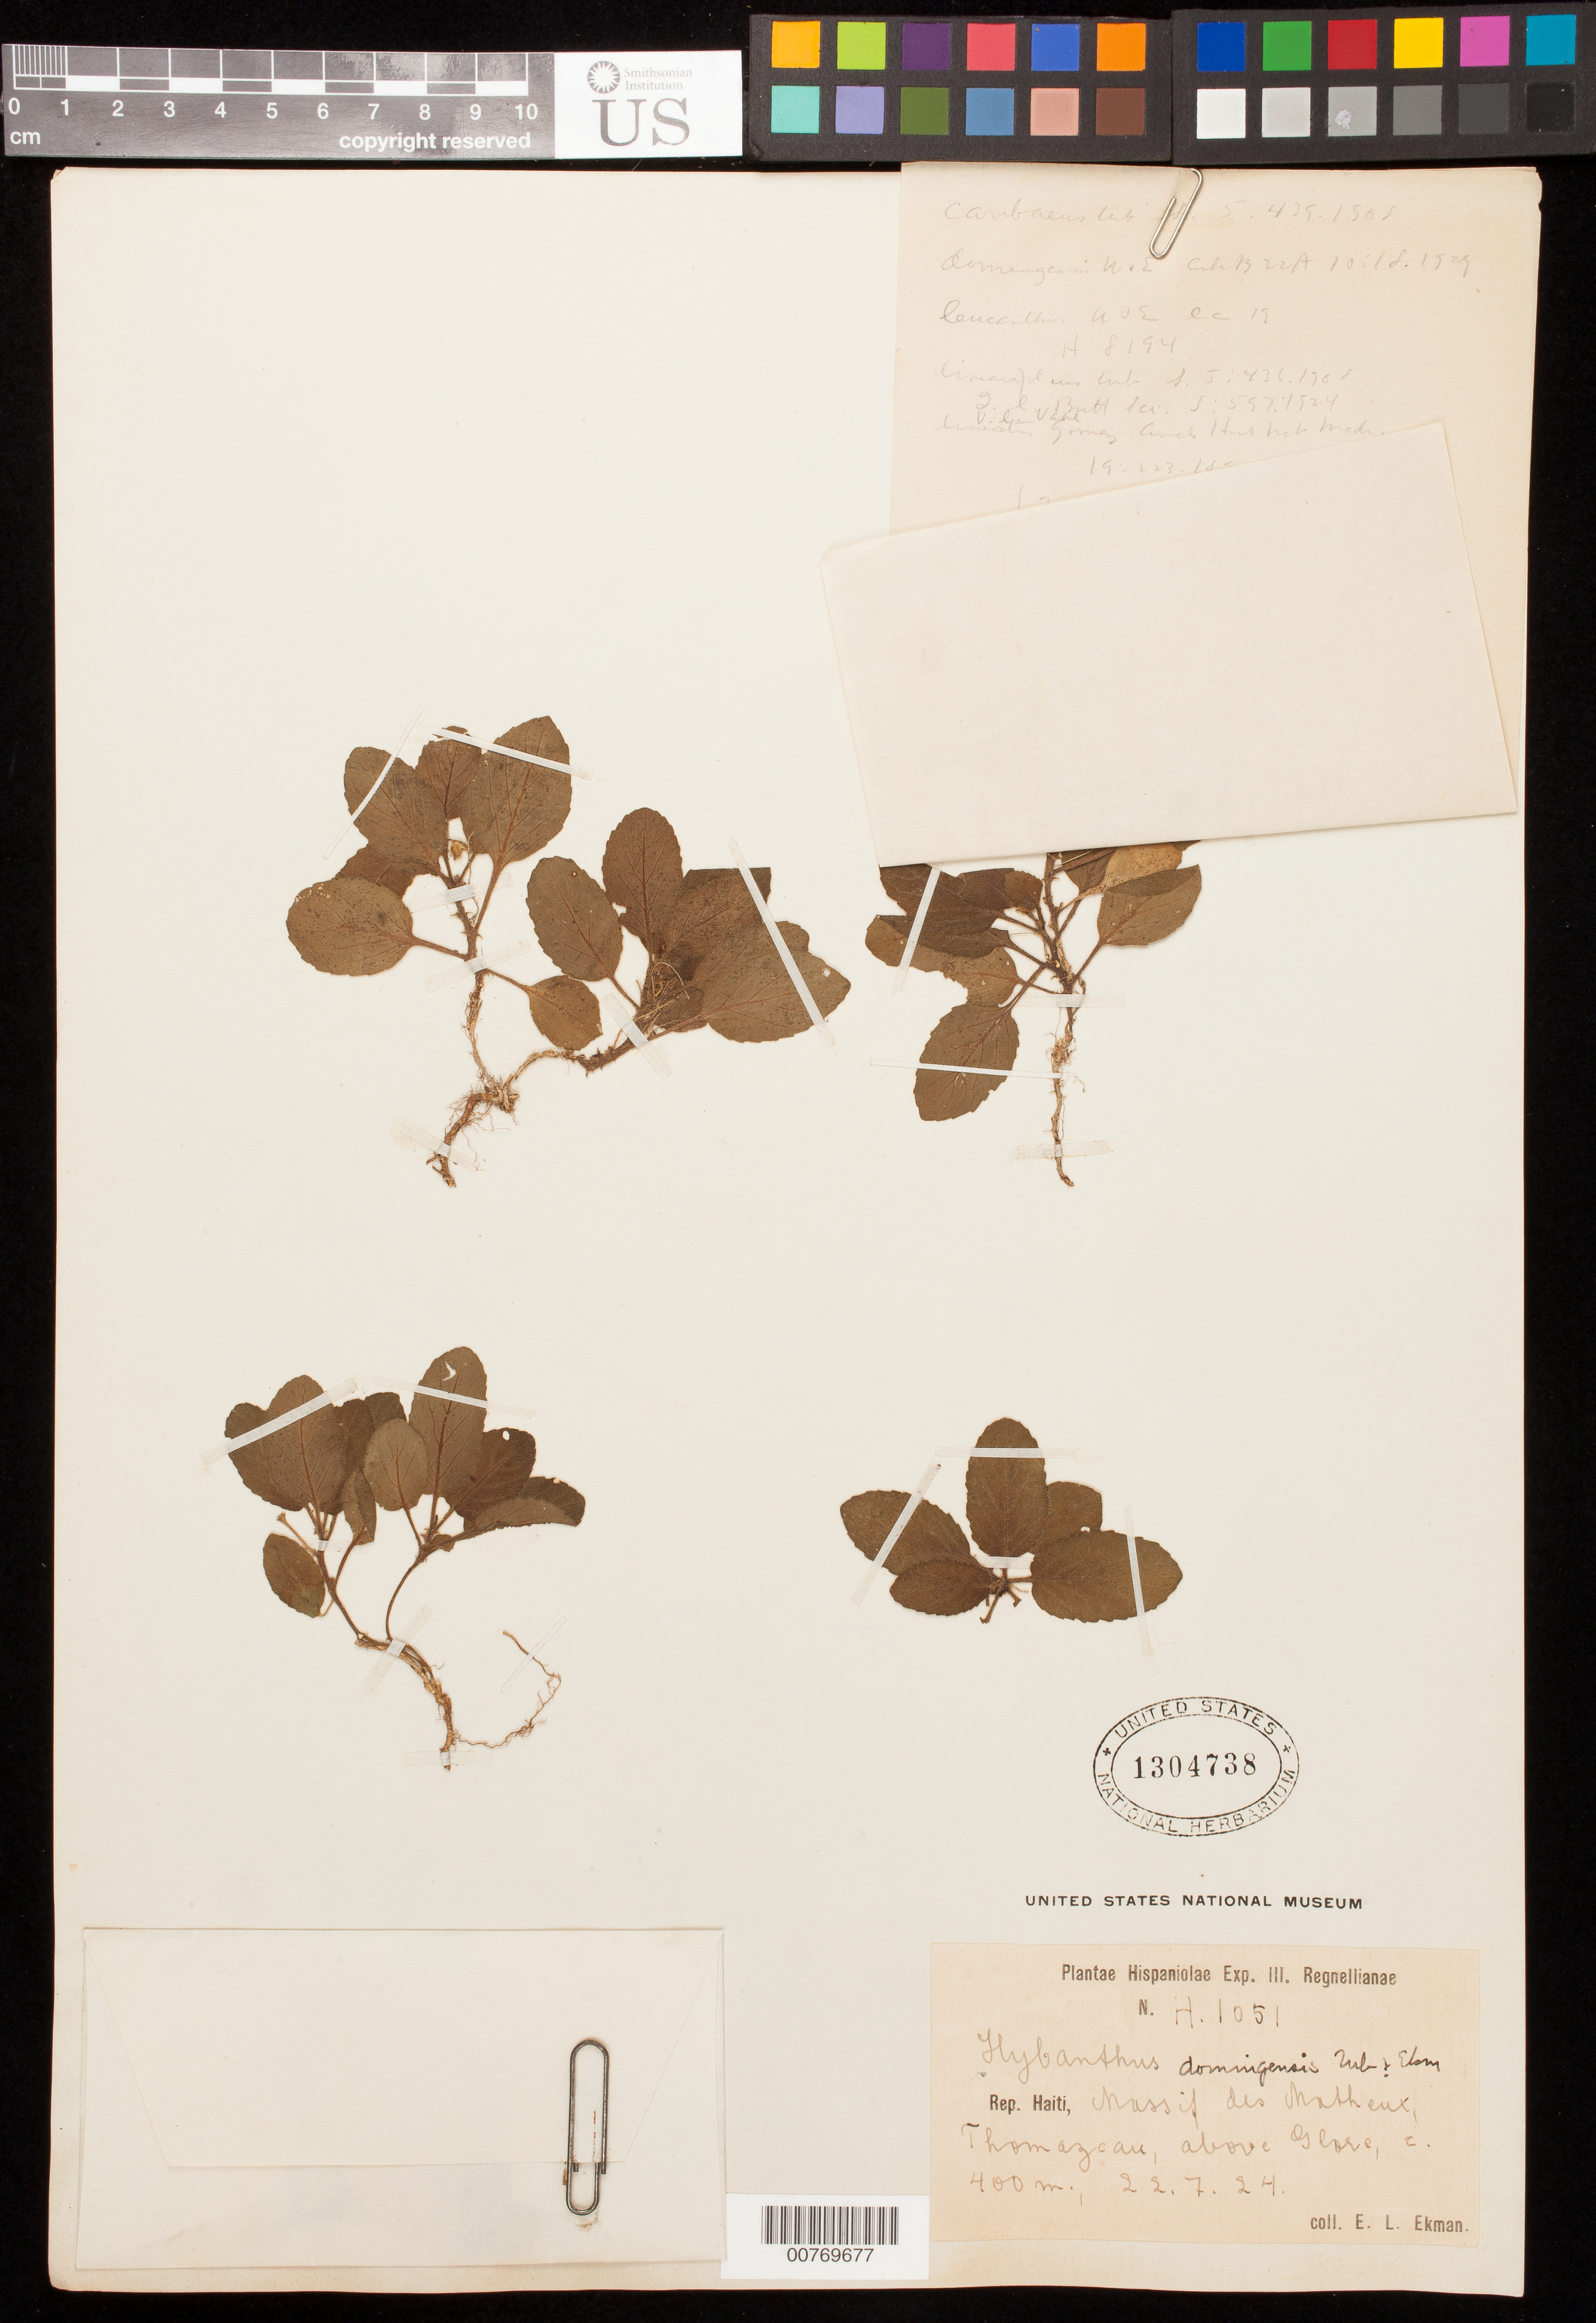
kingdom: Plantae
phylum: Tracheophyta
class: Magnoliopsida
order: Malpighiales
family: Violaceae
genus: Hybanthus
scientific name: Hybanthus domingensis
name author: Urb. & Ekman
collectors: E. L. Ekman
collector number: H 1051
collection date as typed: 22 Jul 1924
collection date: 1924-07-22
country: Haiti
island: Hispaniola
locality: Massif des Matheux, Thomazeau, above Glore.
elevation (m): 400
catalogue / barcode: US 1304738